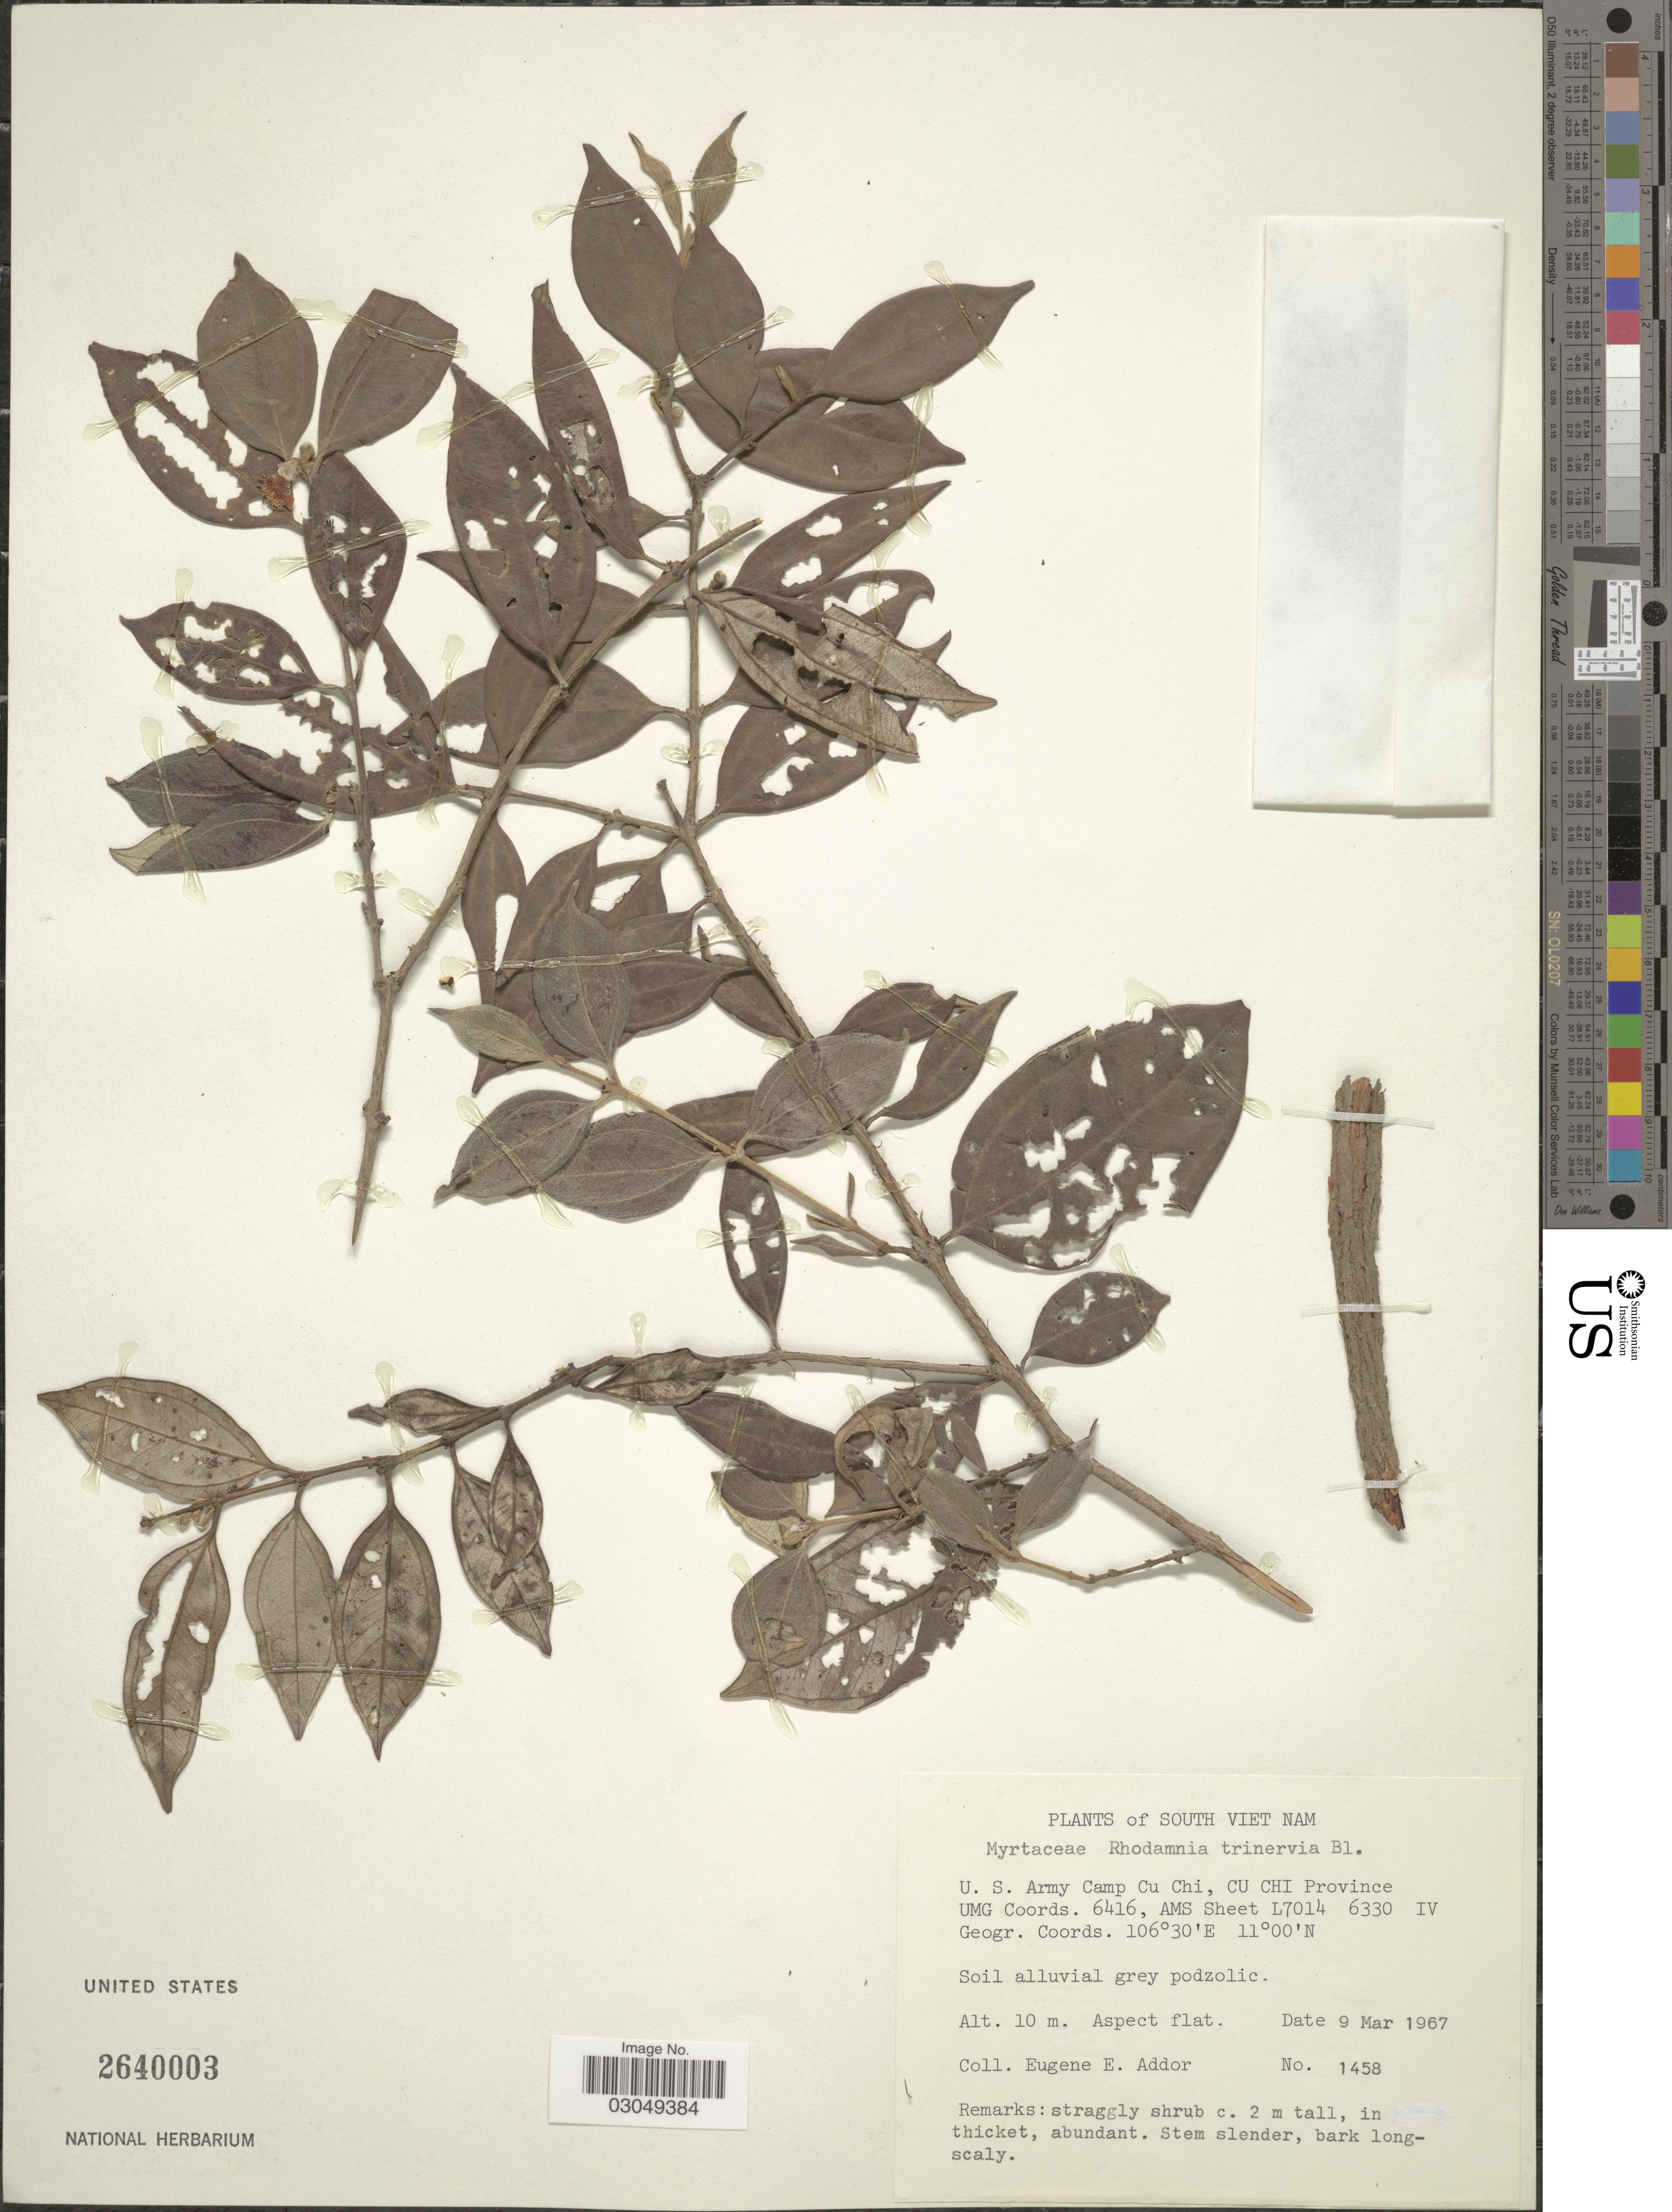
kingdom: Plantae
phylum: Tracheophyta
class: Magnoliopsida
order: Myrtales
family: Myrtaceae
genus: Rhodamnia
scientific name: Rhodamnia trinervia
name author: Reinw. ex Blume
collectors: E. E. Addor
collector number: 1458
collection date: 1967-03-09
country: Vietnam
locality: South Viet Nam. U.S. Army Camp Cu Chi, Cu Chi Province UMG Coord. 6416, AMS Sheet L7014 6330 IV.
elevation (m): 10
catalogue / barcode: US 2640003